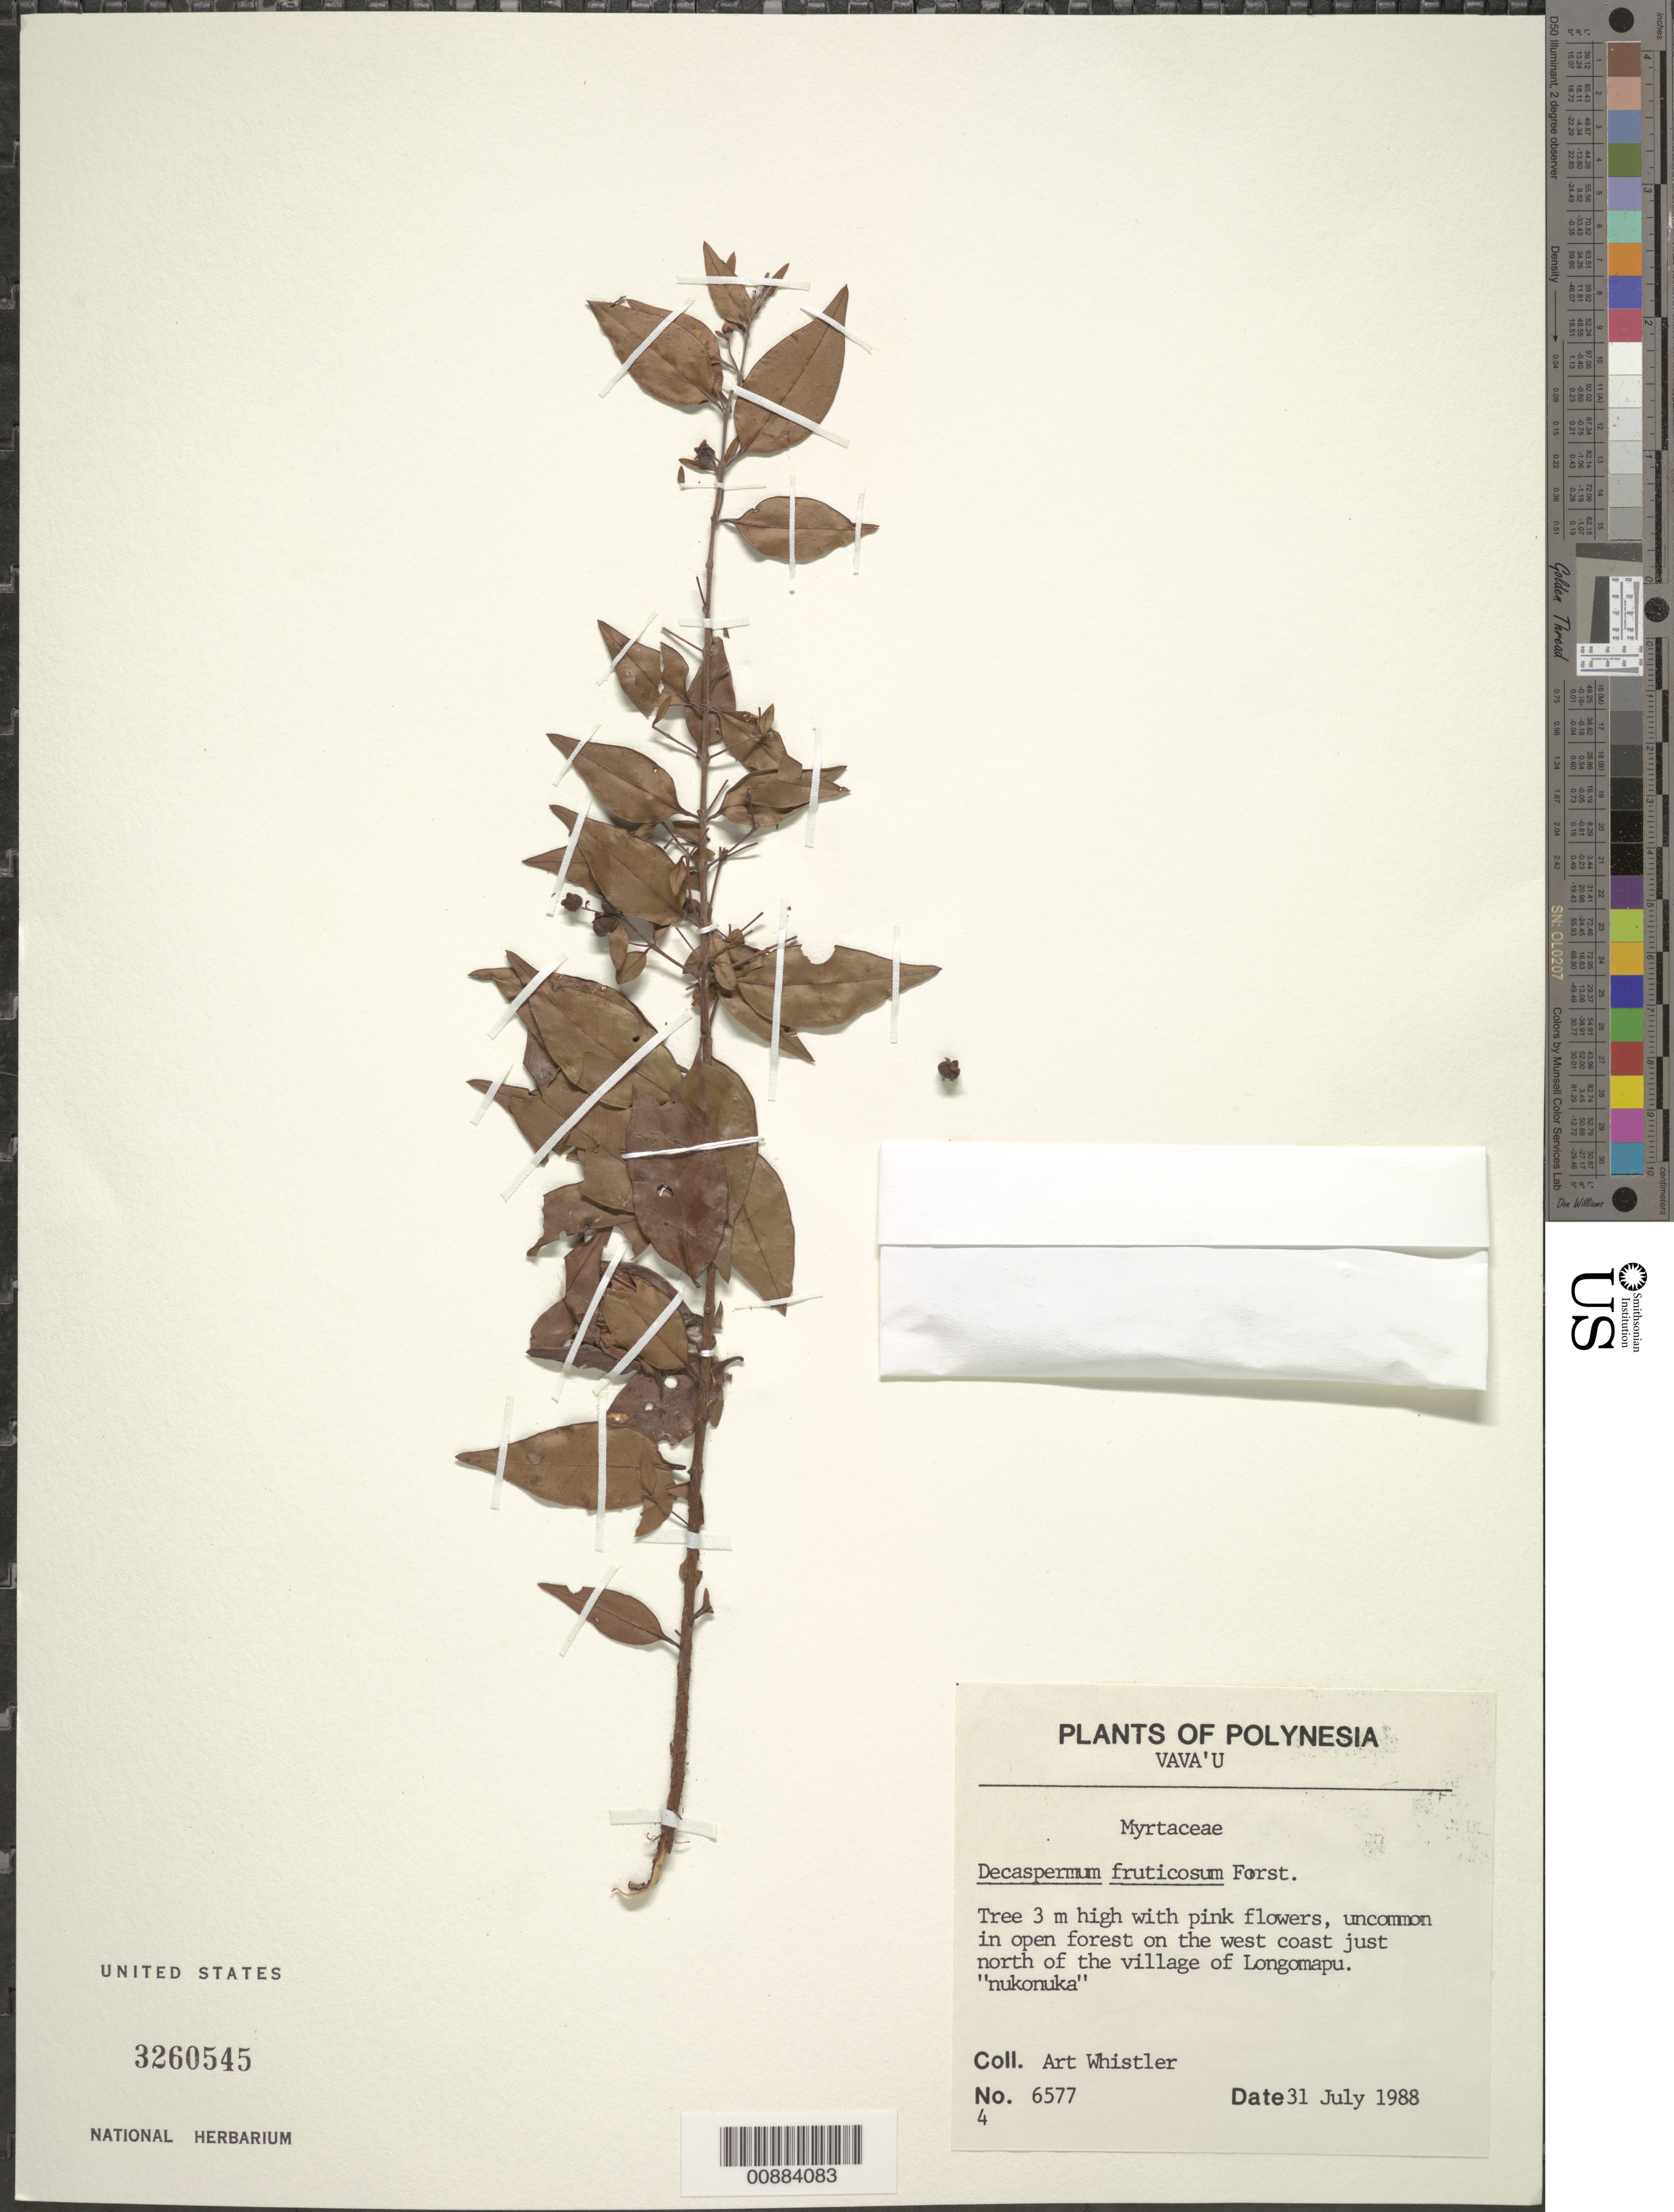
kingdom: Plantae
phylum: Tracheophyta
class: Magnoliopsida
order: Myrtales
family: Myrtaceae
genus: Decaspermum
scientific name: Decaspermum fruticosum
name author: J.R. Forst. & G. Forst.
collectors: A. Whistler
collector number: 6577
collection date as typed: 31 Jul 1988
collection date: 1988-07-31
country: Tonga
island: Vava'u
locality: Vava'u, west coast, just N of Longomapu village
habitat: uncommon in open forest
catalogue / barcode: US 3260545